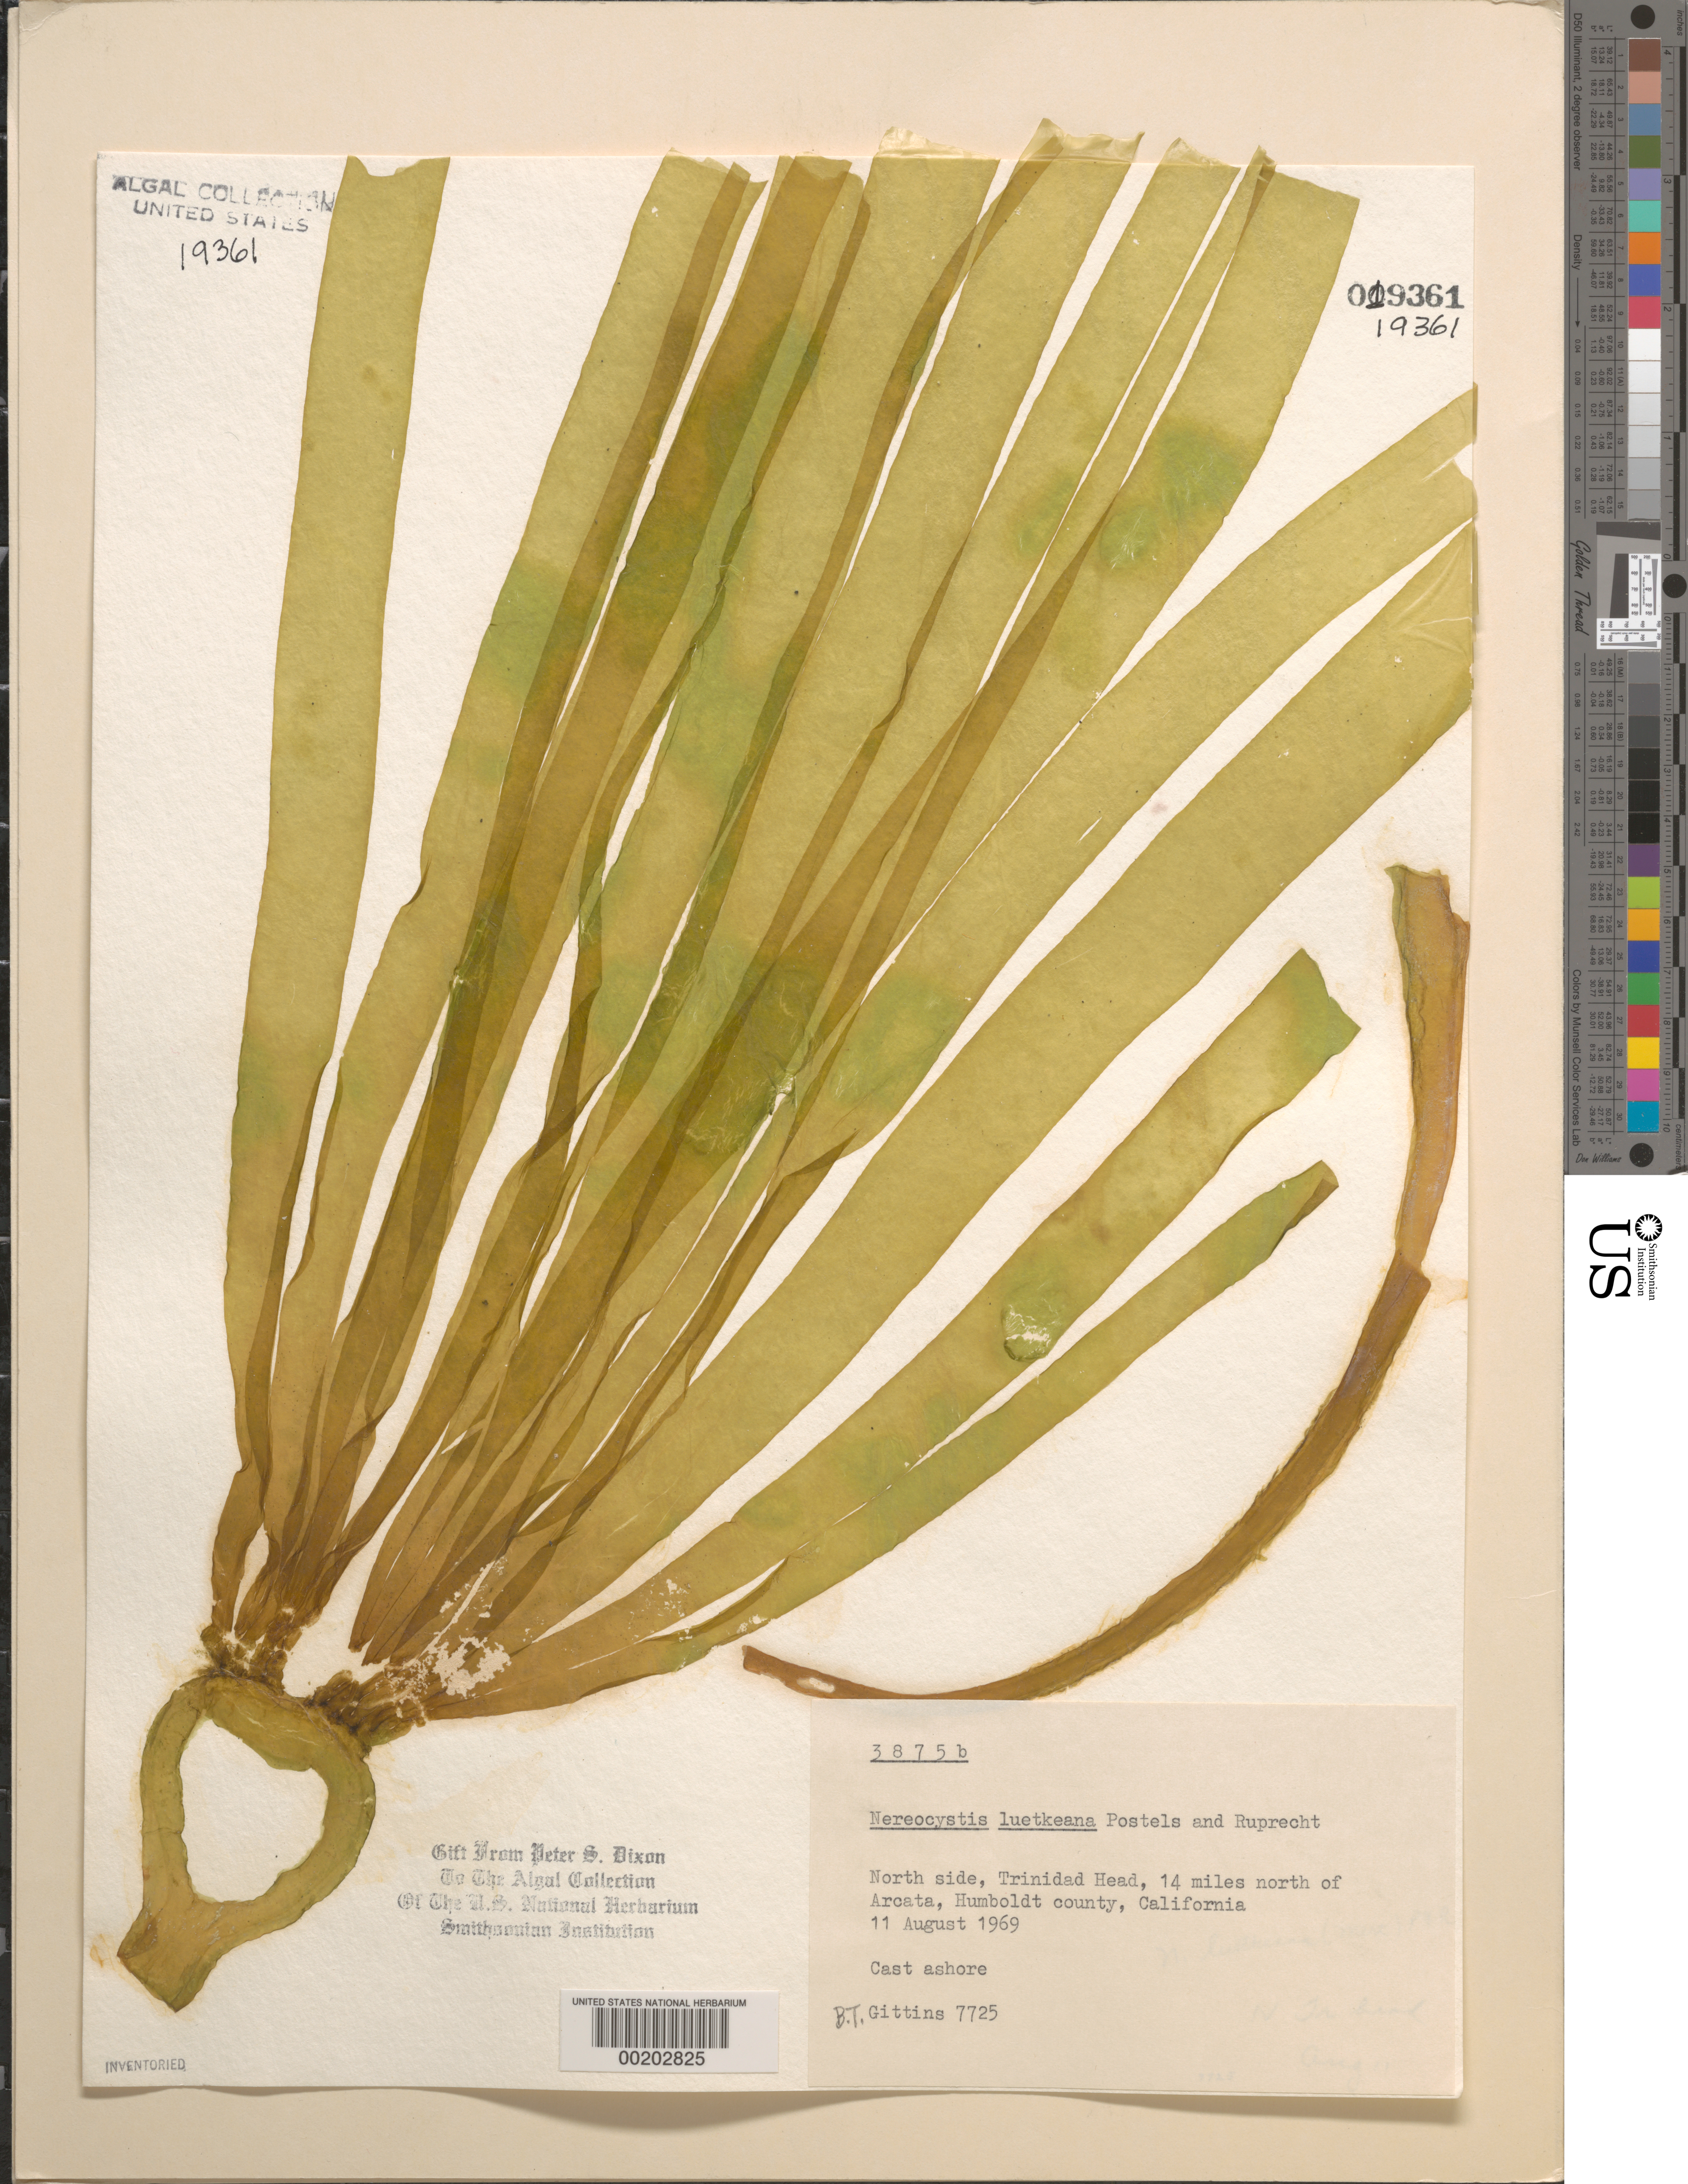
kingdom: Chromista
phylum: Ochrophyta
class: Phaeophyceae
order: Laminariales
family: Laminariaceae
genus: Nereocystis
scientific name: Nereocystis luetkeana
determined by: Dixon, P. S.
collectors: B. Gittins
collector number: BTG 7725 & PSD 3875B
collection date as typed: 11 Aug 1969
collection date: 1969-08-11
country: United States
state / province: California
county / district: Humboldt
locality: Trinidad Head, 14 miles north of Arcata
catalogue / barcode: US 19361